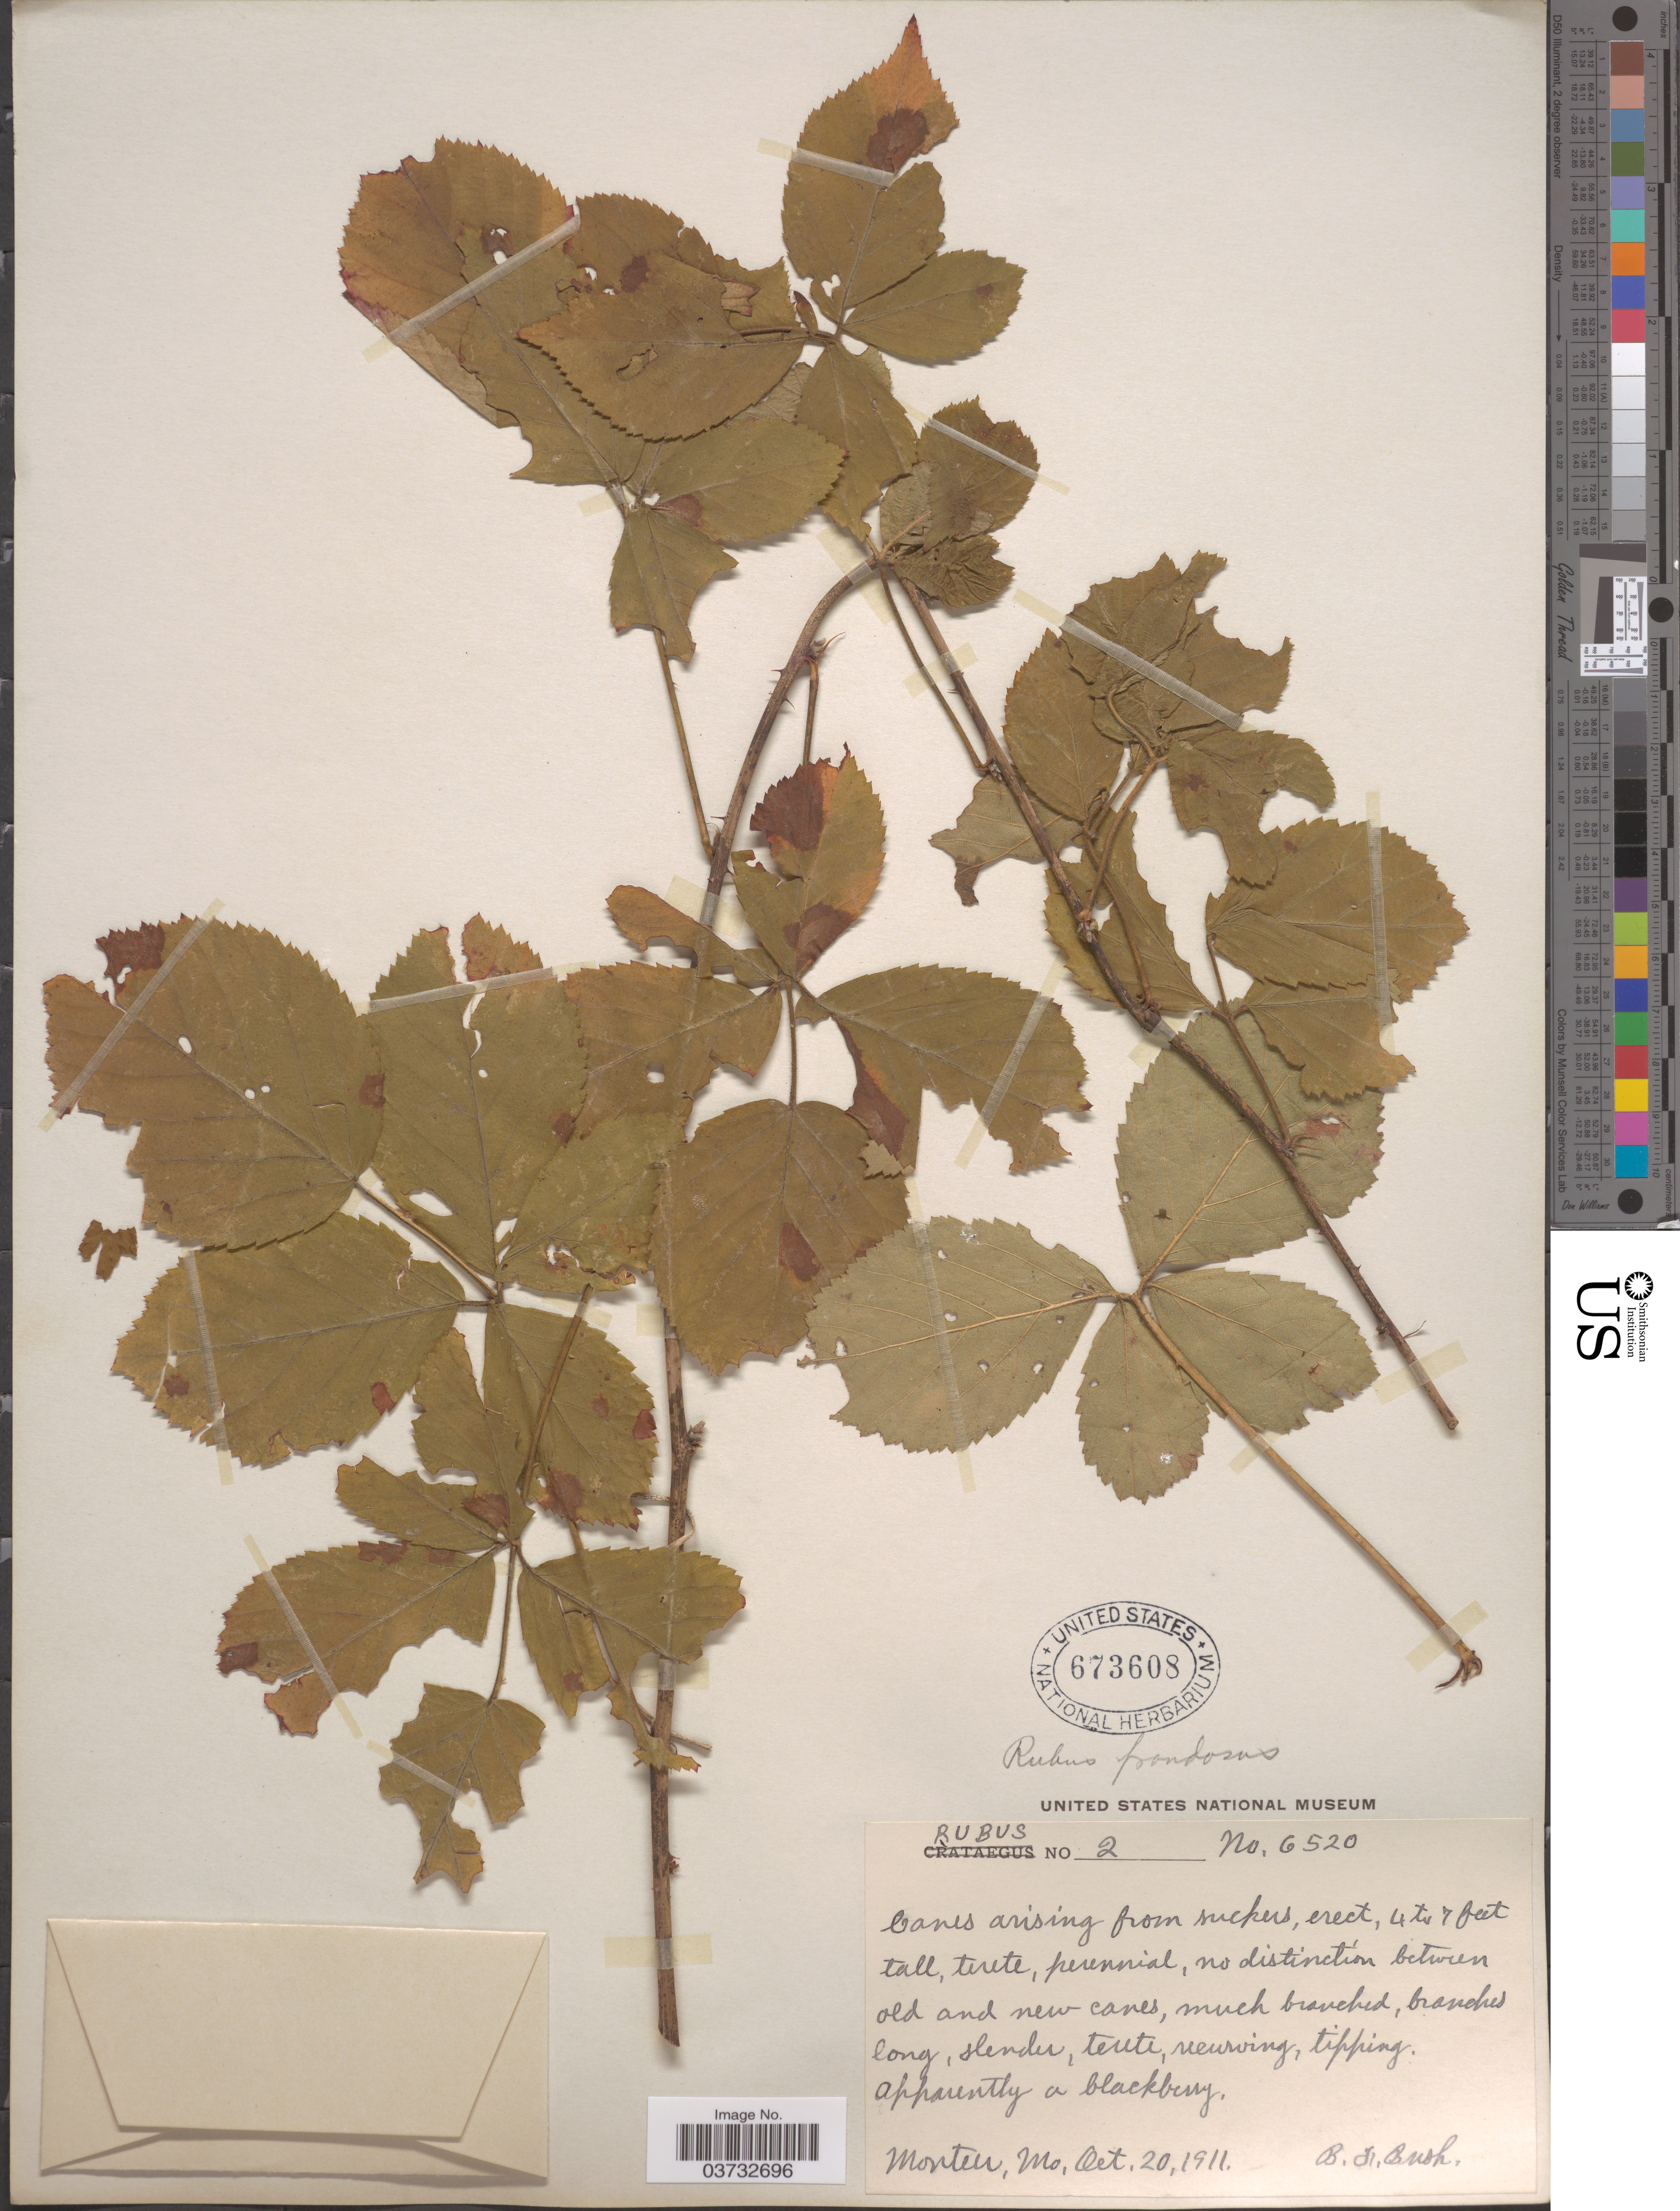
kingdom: Plantae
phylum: Tracheophyta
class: Magnoliopsida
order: Rosales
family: Rosaceae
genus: Rubus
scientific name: Rubus sp.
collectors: B. F. Bush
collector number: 2/6520?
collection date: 1911-10-20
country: United States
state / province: Missouri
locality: Montier.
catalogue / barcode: US 673608